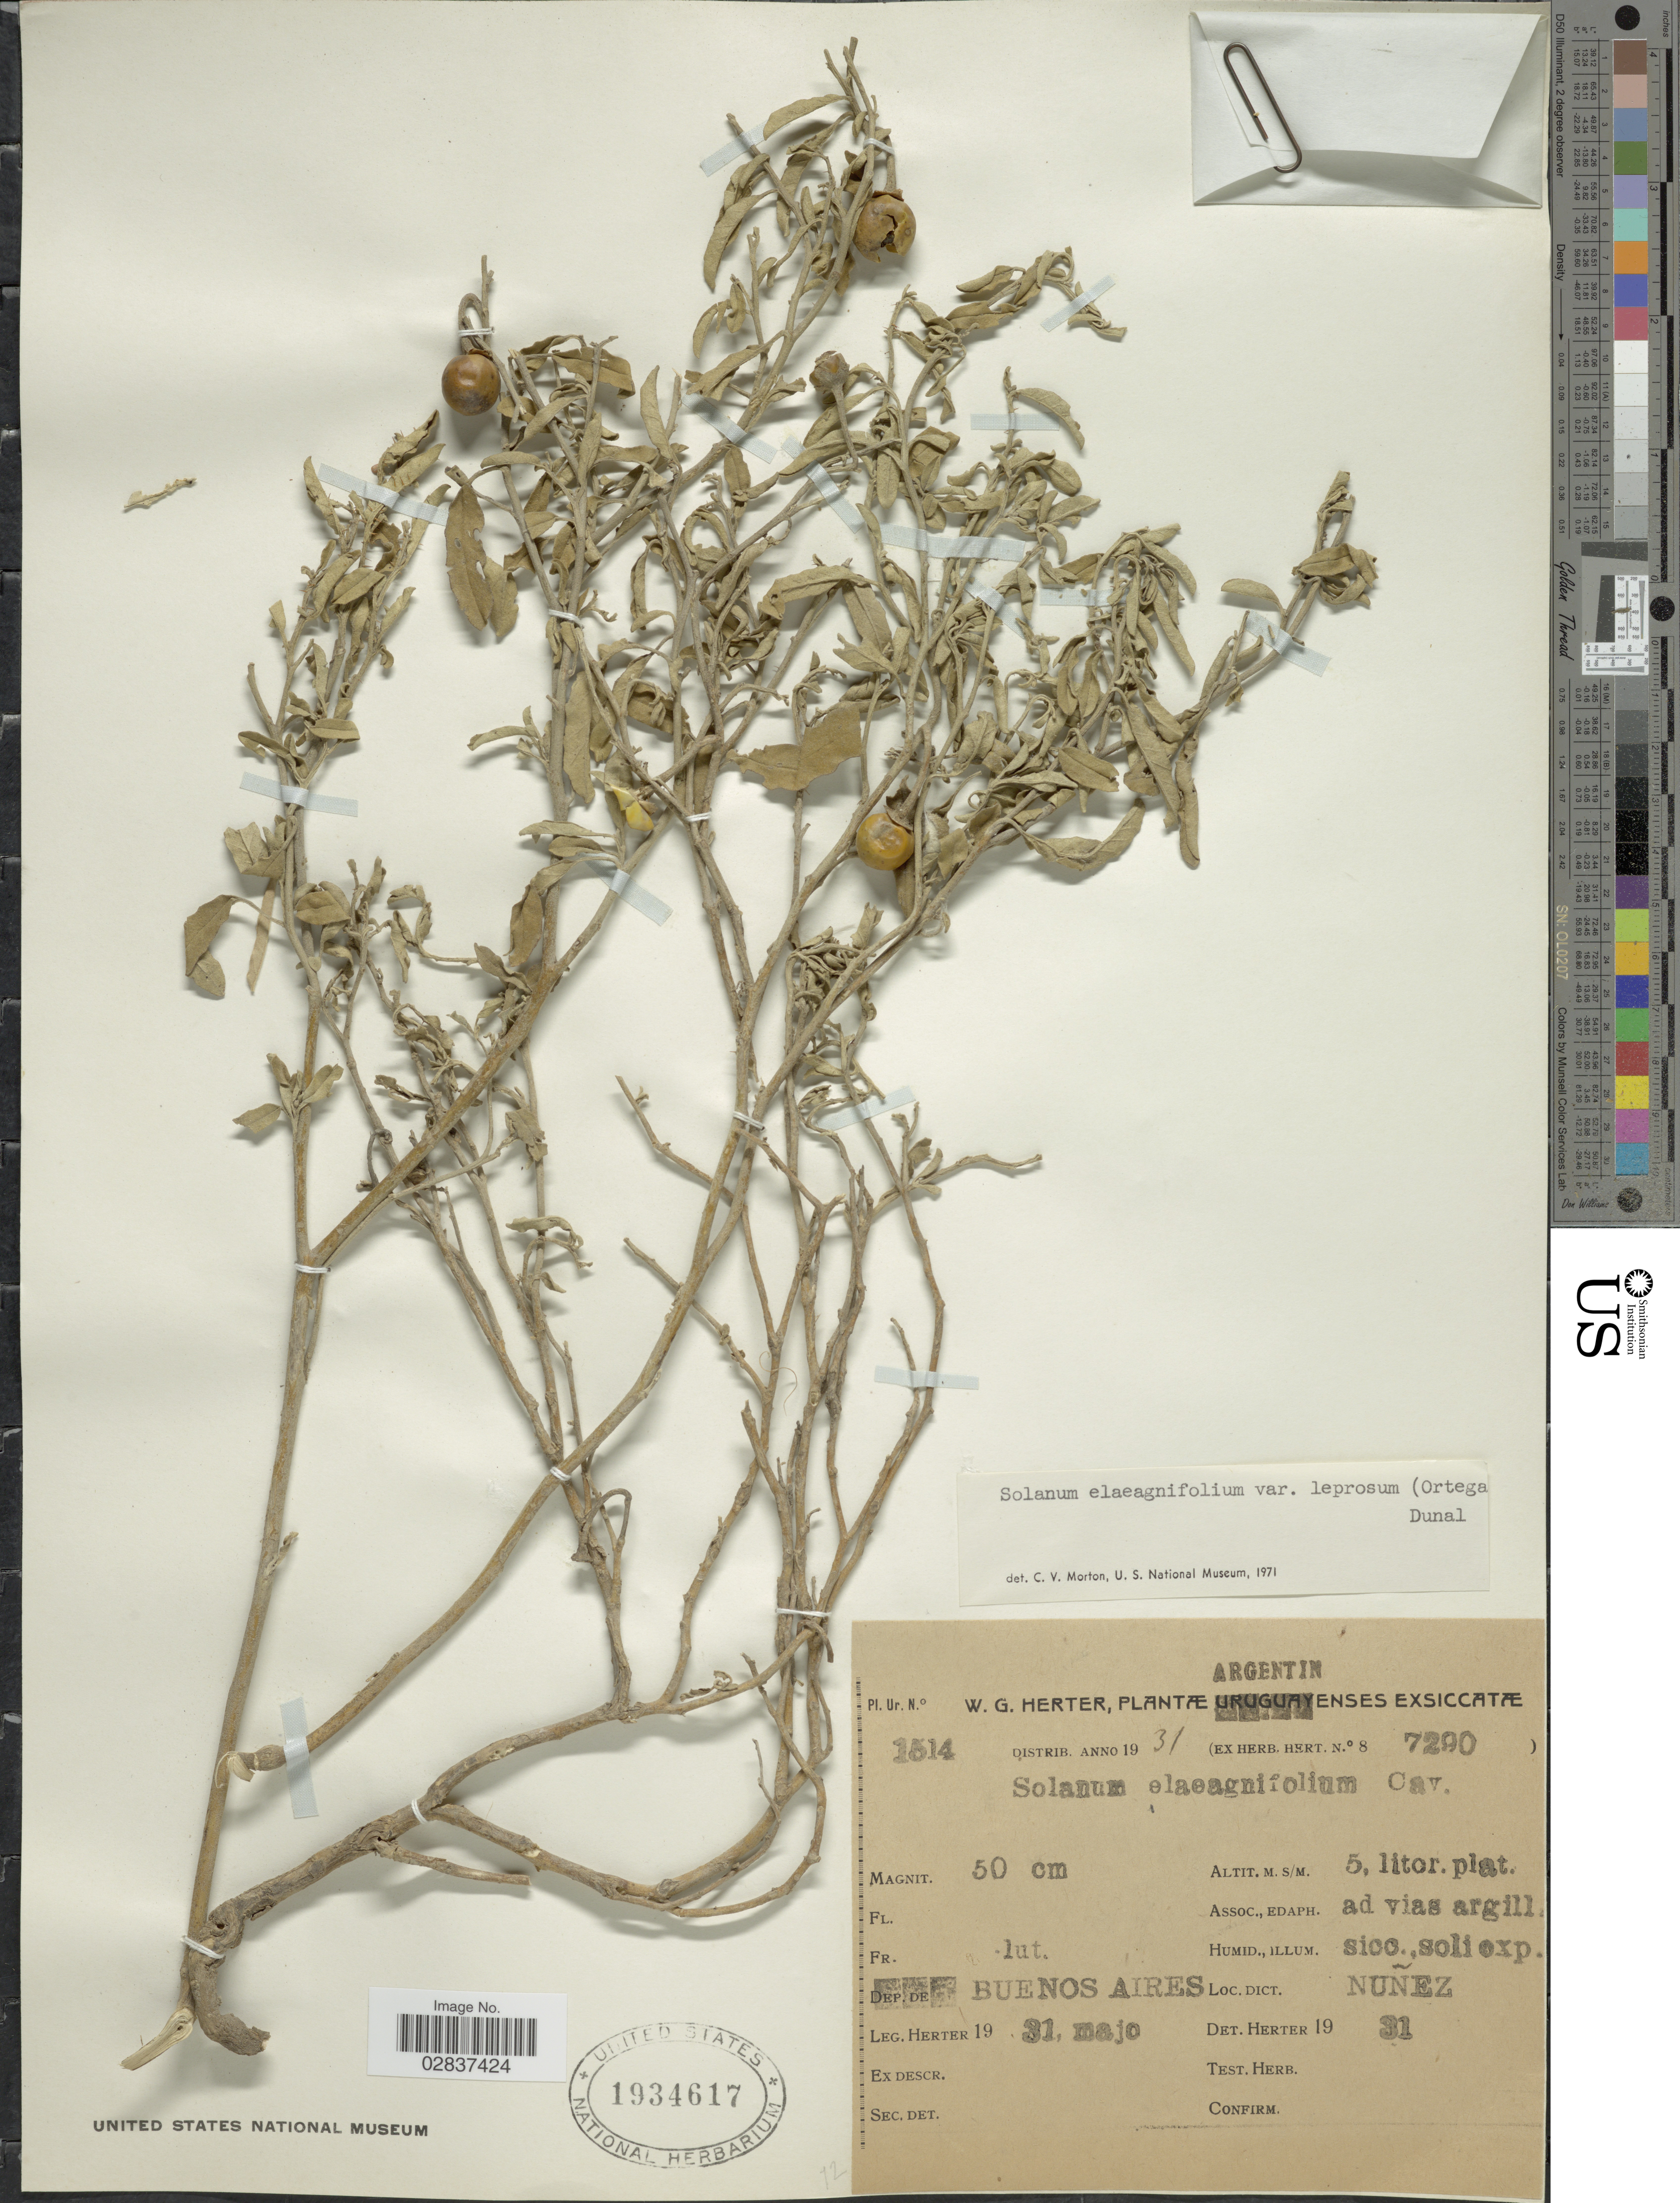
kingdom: Plantae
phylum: Tracheophyta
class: Magnoliopsida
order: Solanales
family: Solanaceae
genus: Solanum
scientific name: Solanum elaeagnifolium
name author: Cav.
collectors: W. G. Herter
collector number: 1514?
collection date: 1931-05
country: Argentina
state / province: Buenos Aires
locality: Dep. de Buenos Aires, Nuñez.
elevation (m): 5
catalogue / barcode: US 1934617